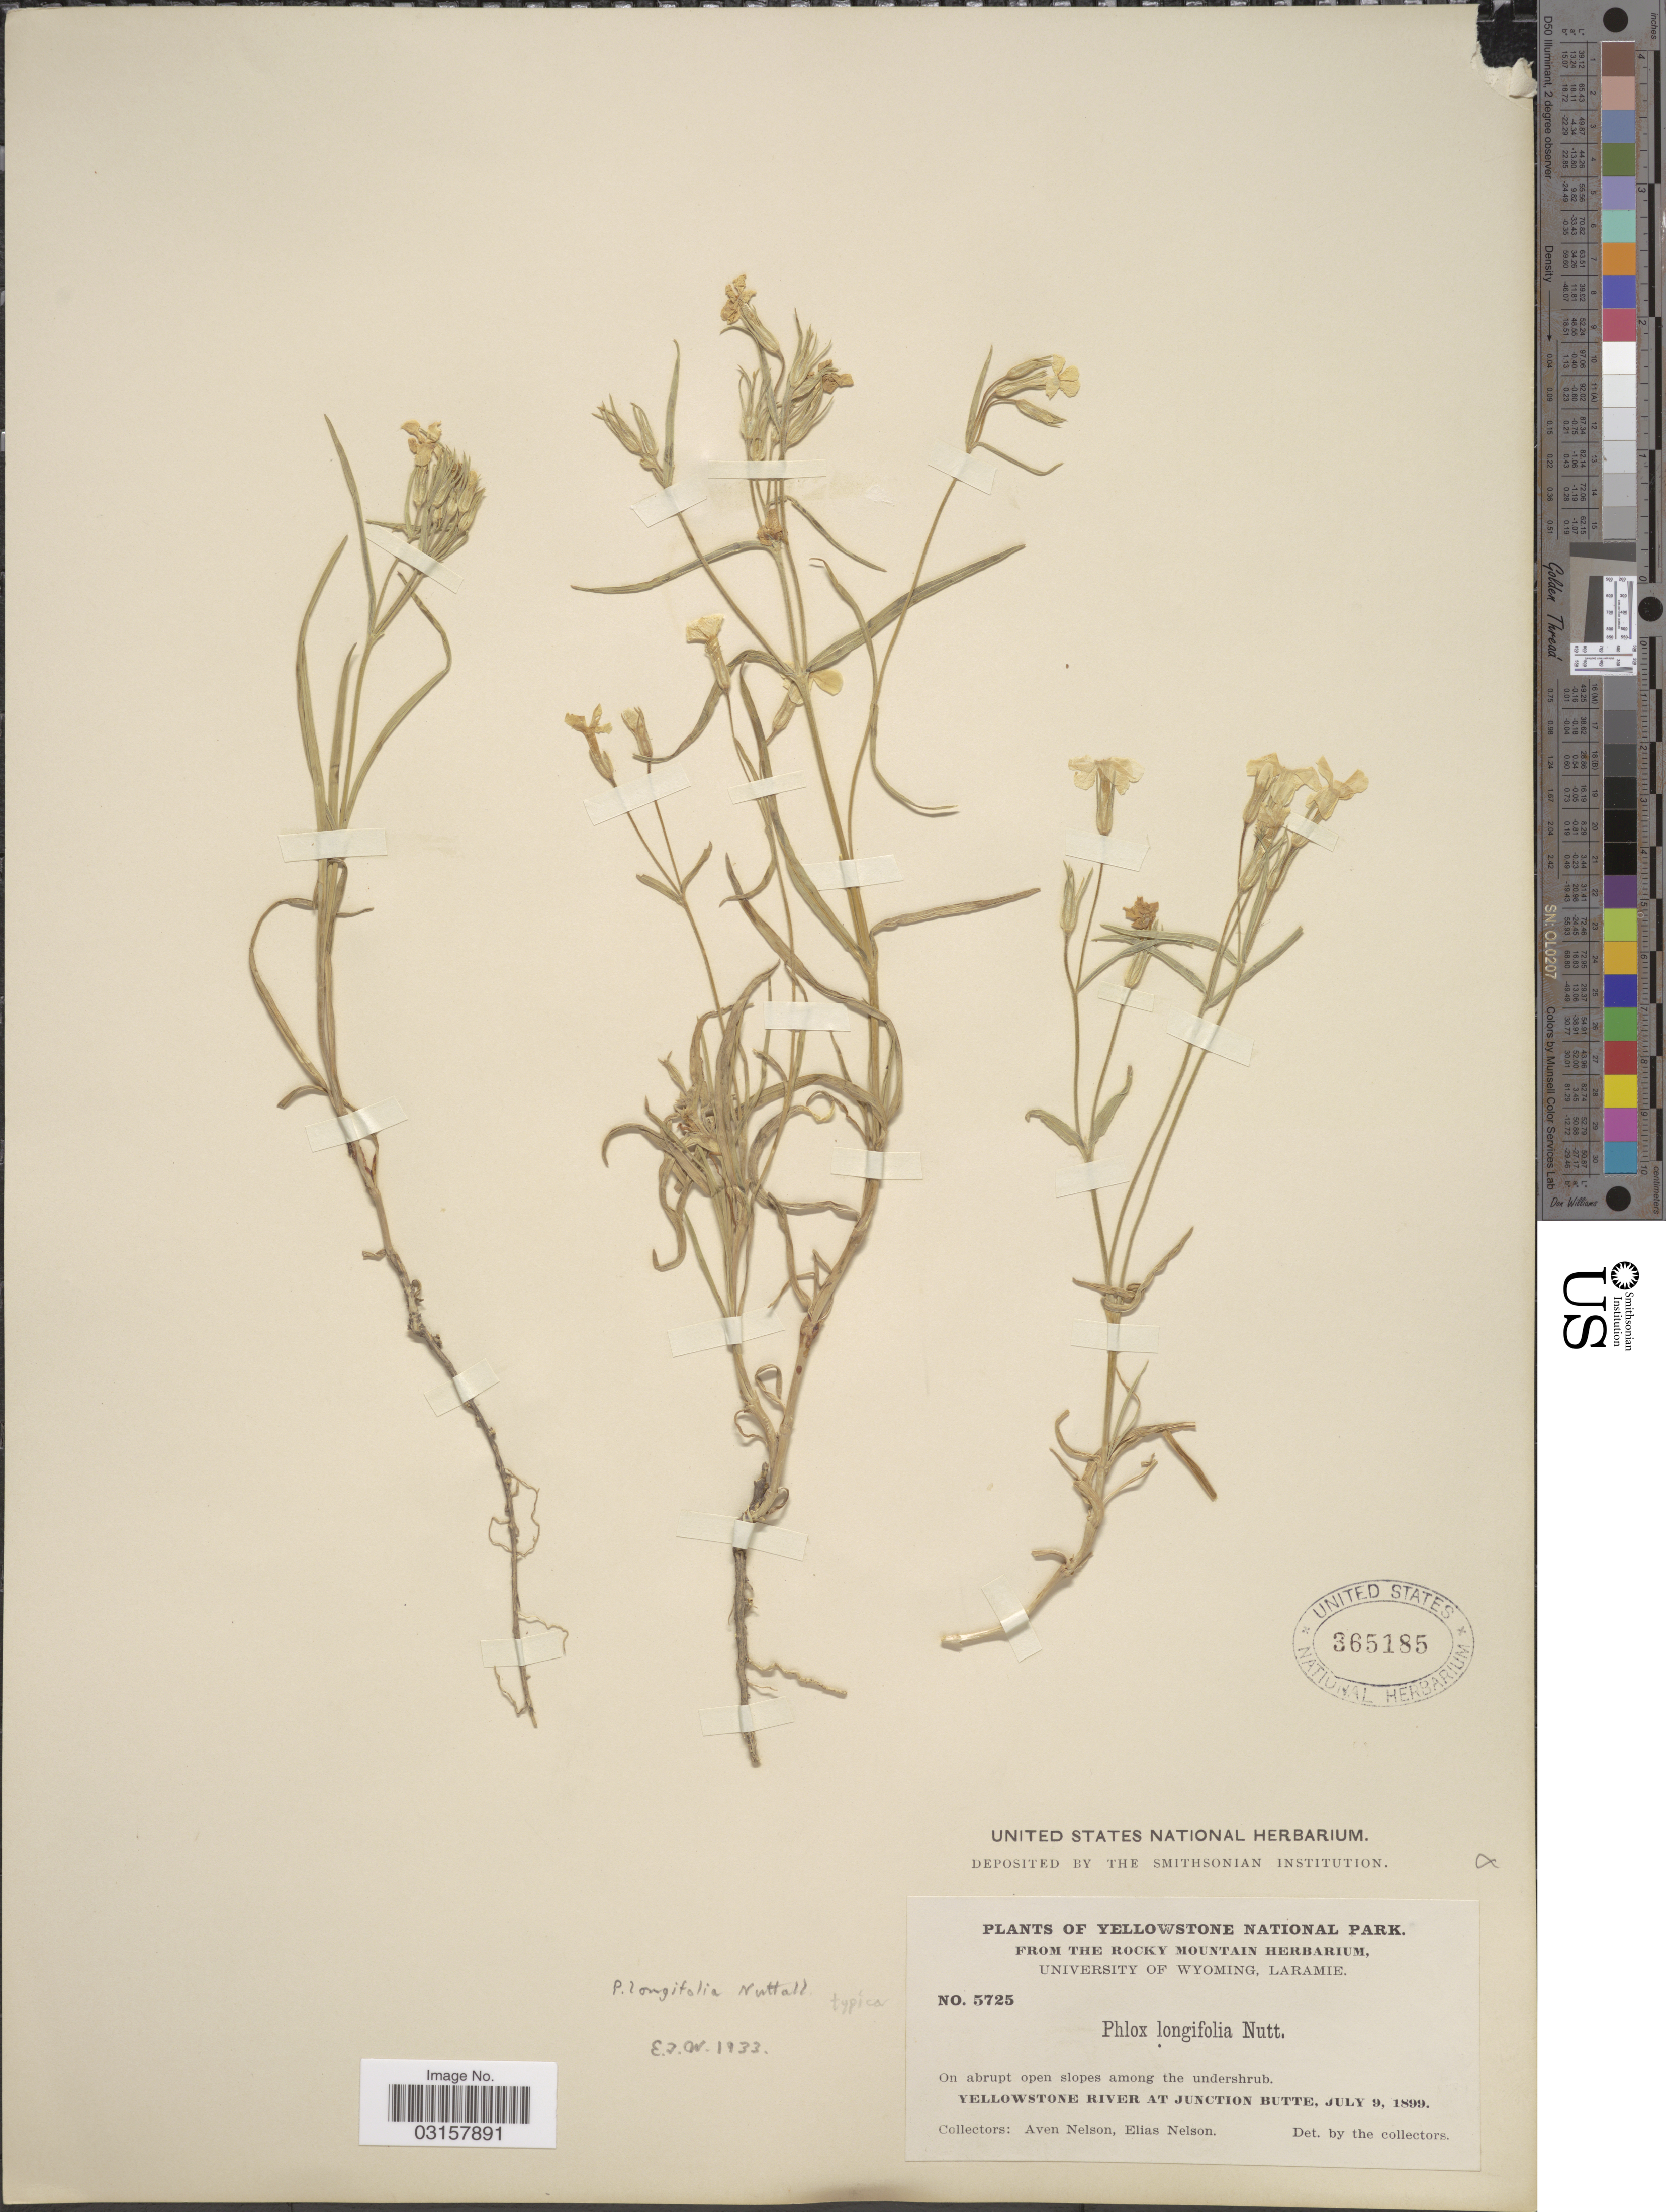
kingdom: Plantae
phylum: Tracheophyta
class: Magnoliopsida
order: Ericales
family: Polemoniaceae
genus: Phlox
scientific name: Phlox longifolia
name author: Nutt.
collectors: A. Nelson & E. Nelson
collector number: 5725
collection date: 1899-07-09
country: United States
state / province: Wyoming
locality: Yellowstone National Park. Yellowstone River at junction Butte.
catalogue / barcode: US 365185